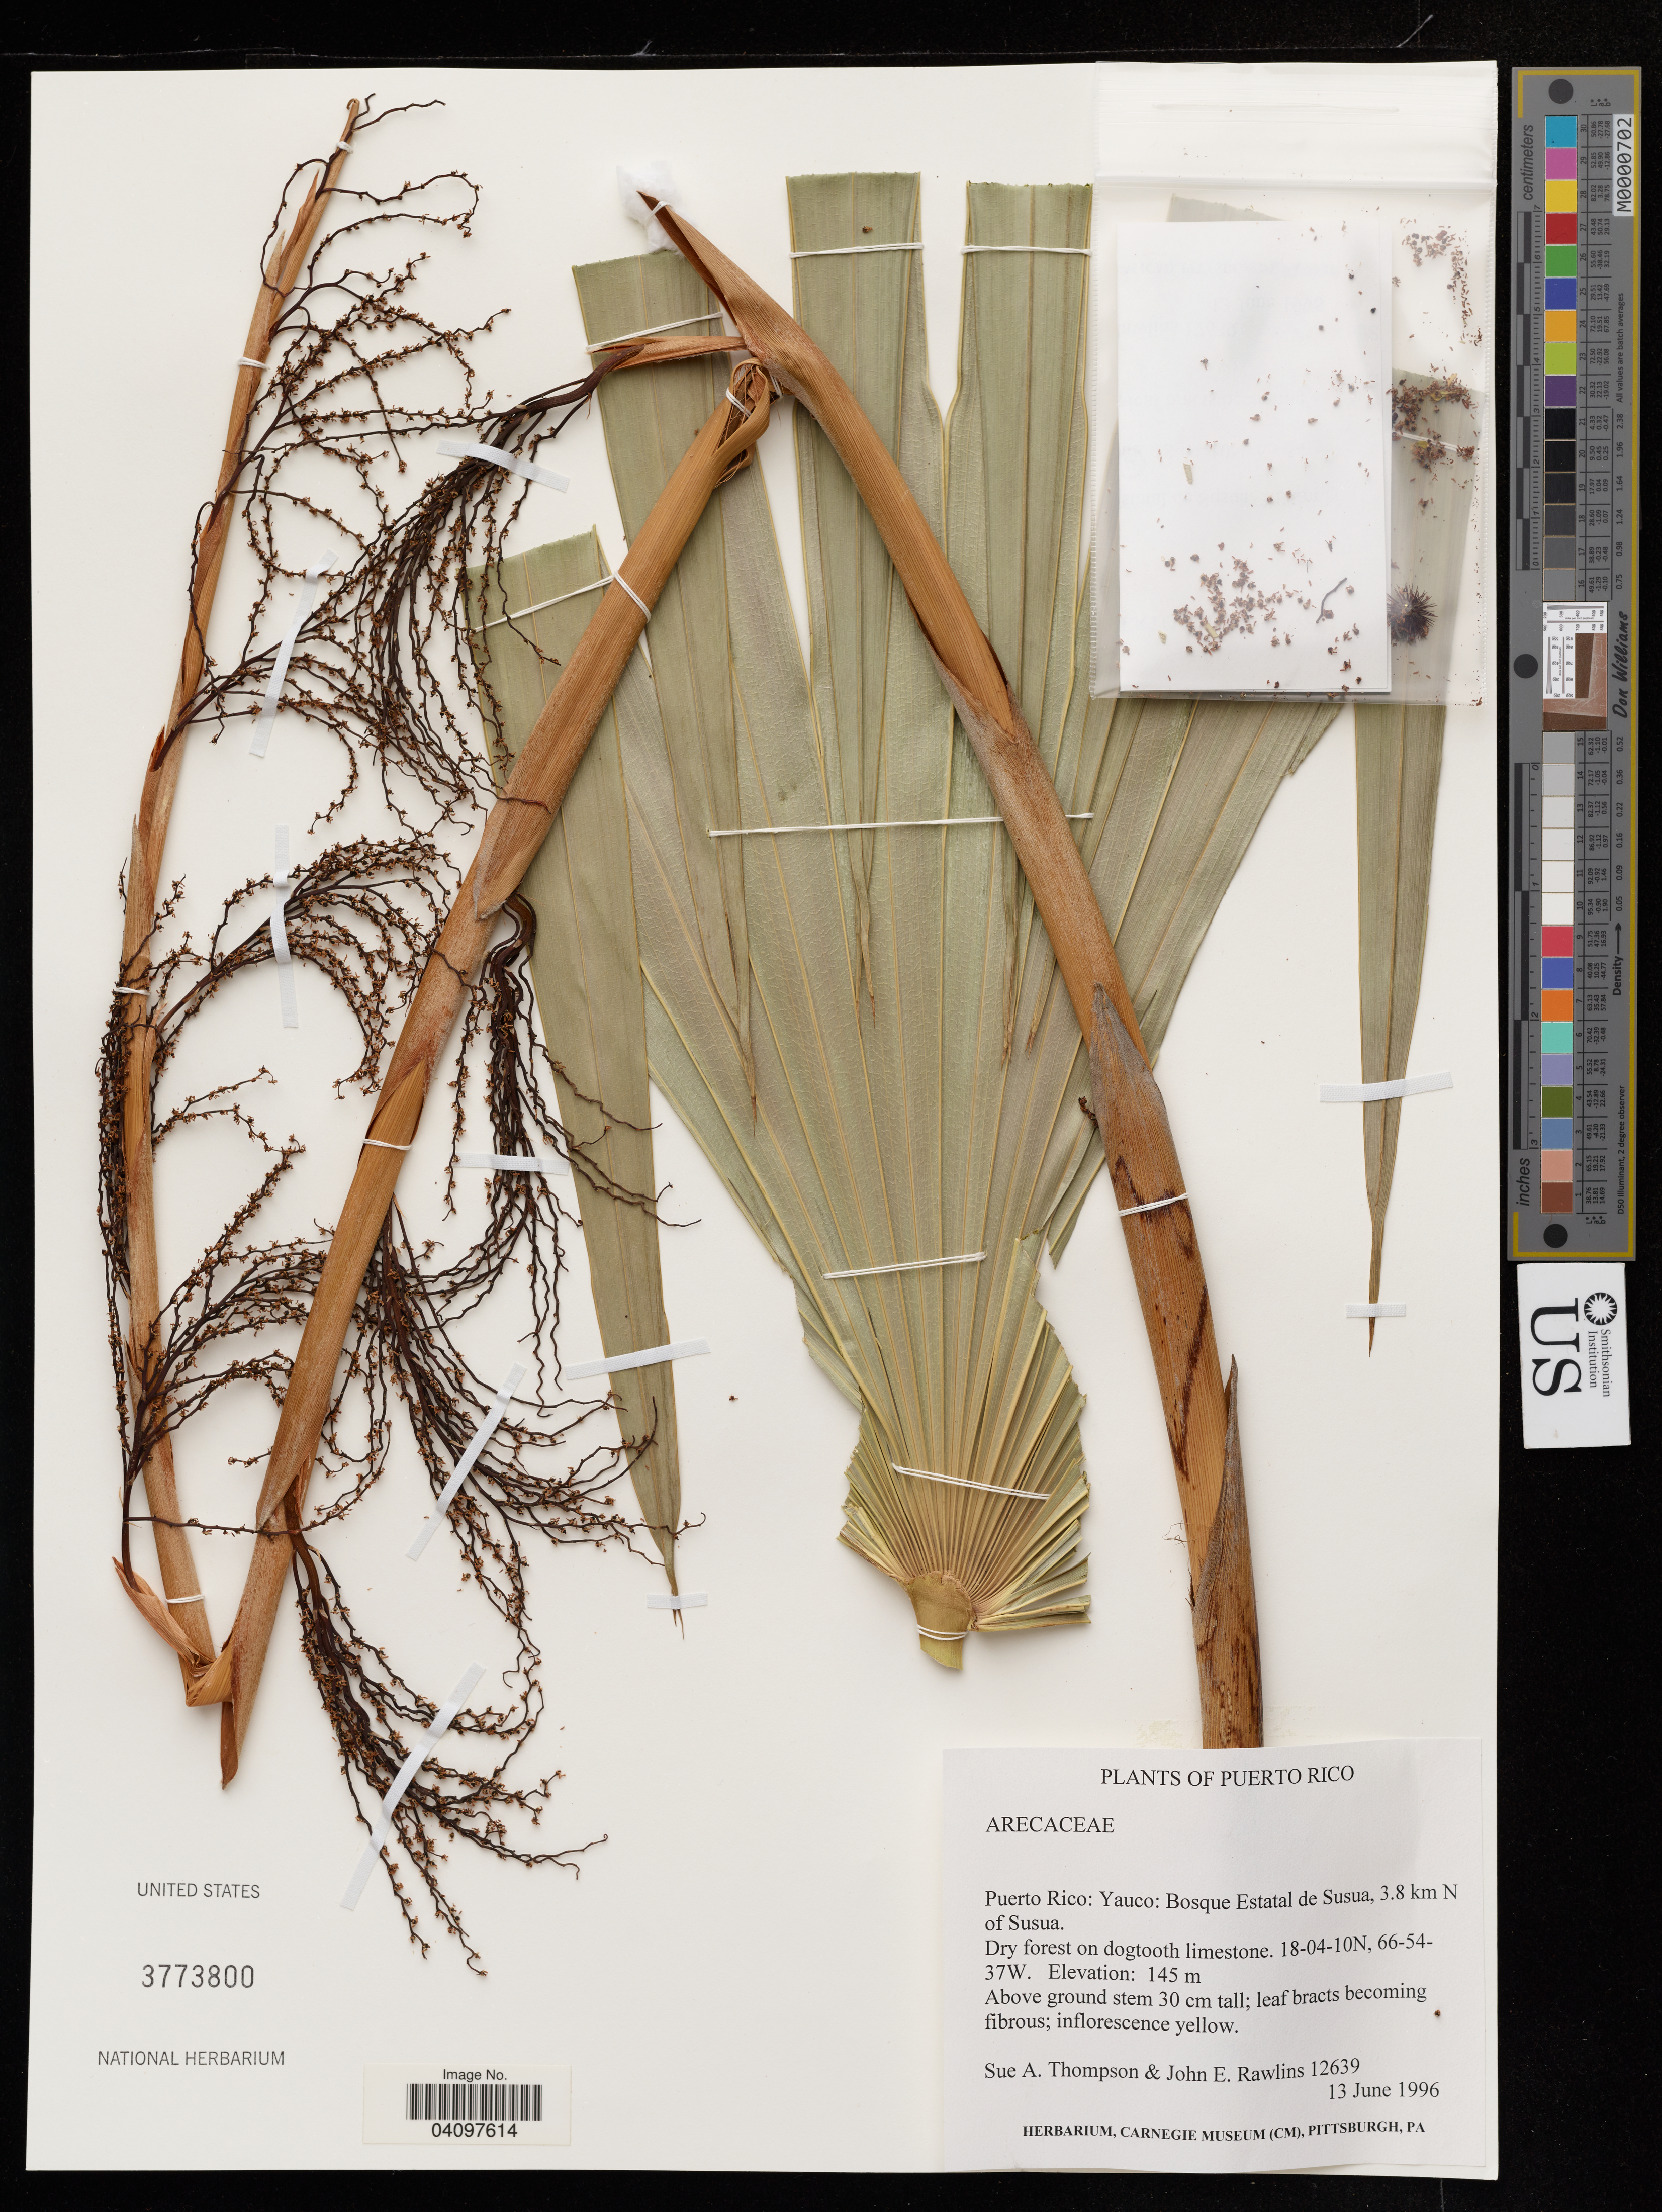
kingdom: Plantae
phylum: Tracheophyta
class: Liliopsida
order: Arecales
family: Arecaceae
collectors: S. A. Thompson & J. Rawlins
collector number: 12639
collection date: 1996-06-13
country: Puerto Rico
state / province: Yauco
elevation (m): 145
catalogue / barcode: US 3773800